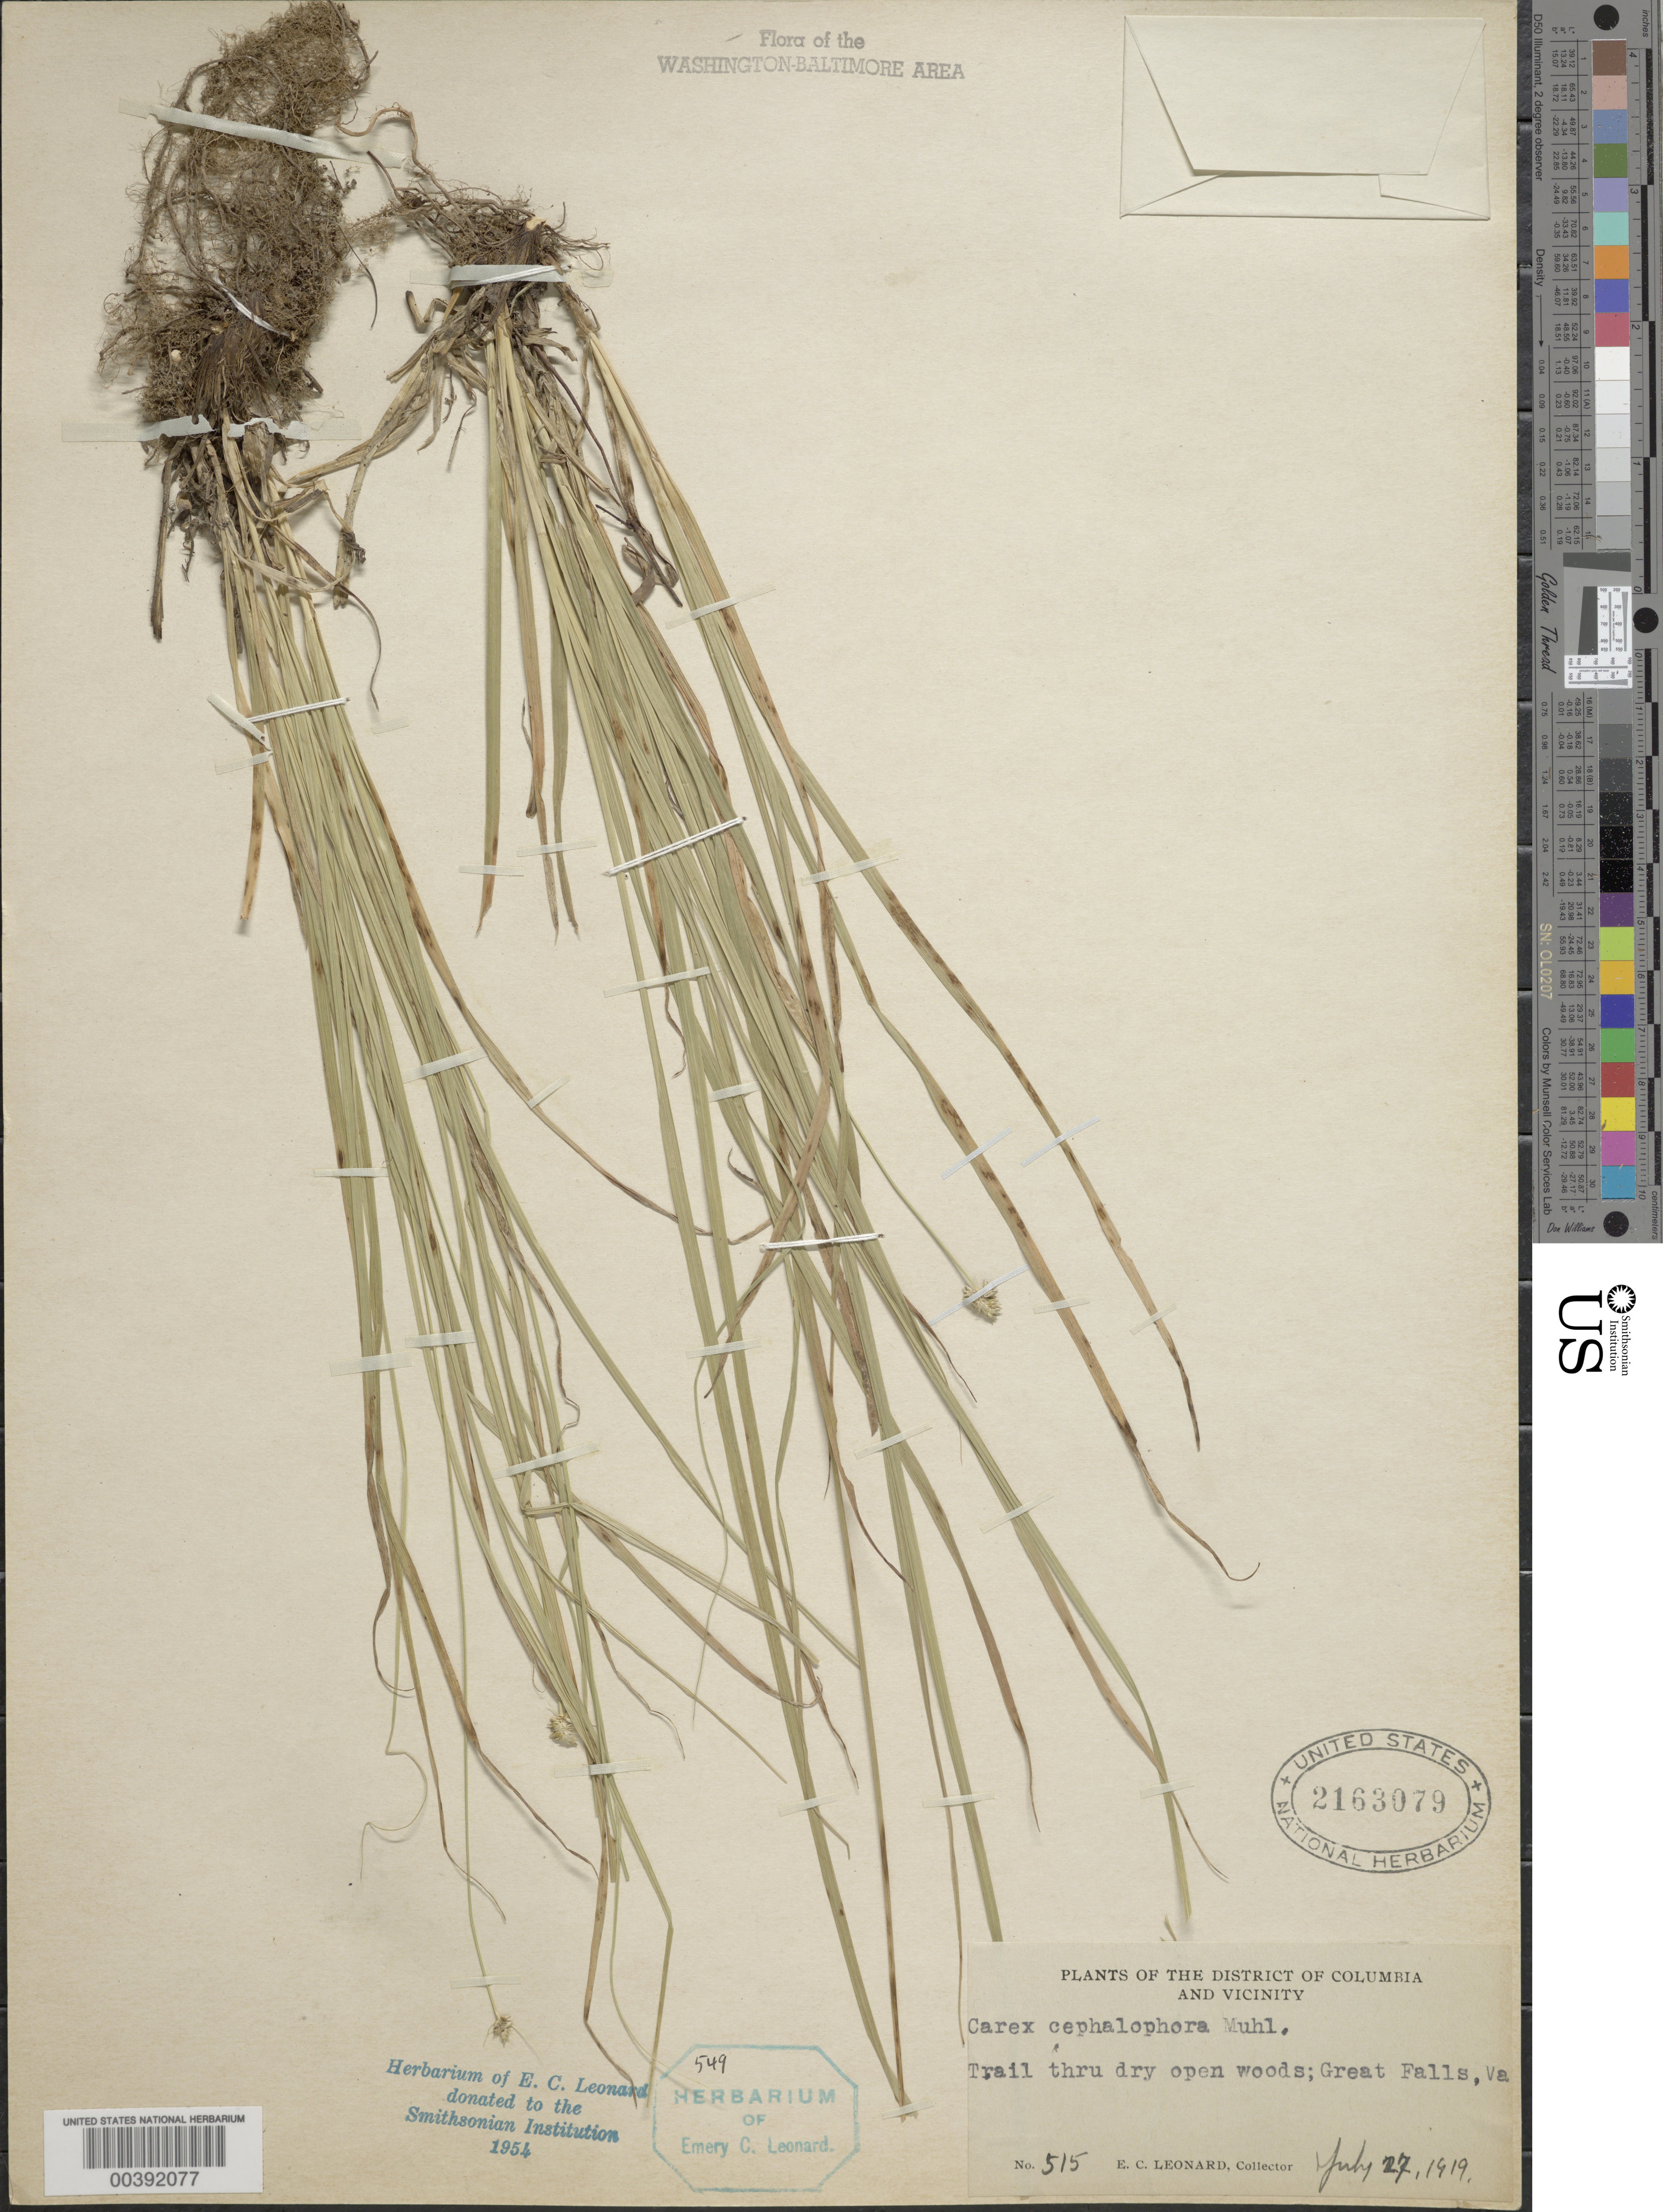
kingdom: Plantae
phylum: Tracheophyta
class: Liliopsida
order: Poales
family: Cyperaceae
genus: Carex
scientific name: Carex cephalophora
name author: Muhl. ex Willd.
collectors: E. C. Leonard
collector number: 515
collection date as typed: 27 Jul 1919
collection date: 1919-07-27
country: United States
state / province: Virginia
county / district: Fairfax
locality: Great Falls C. & O. Canal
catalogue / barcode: US 2163079